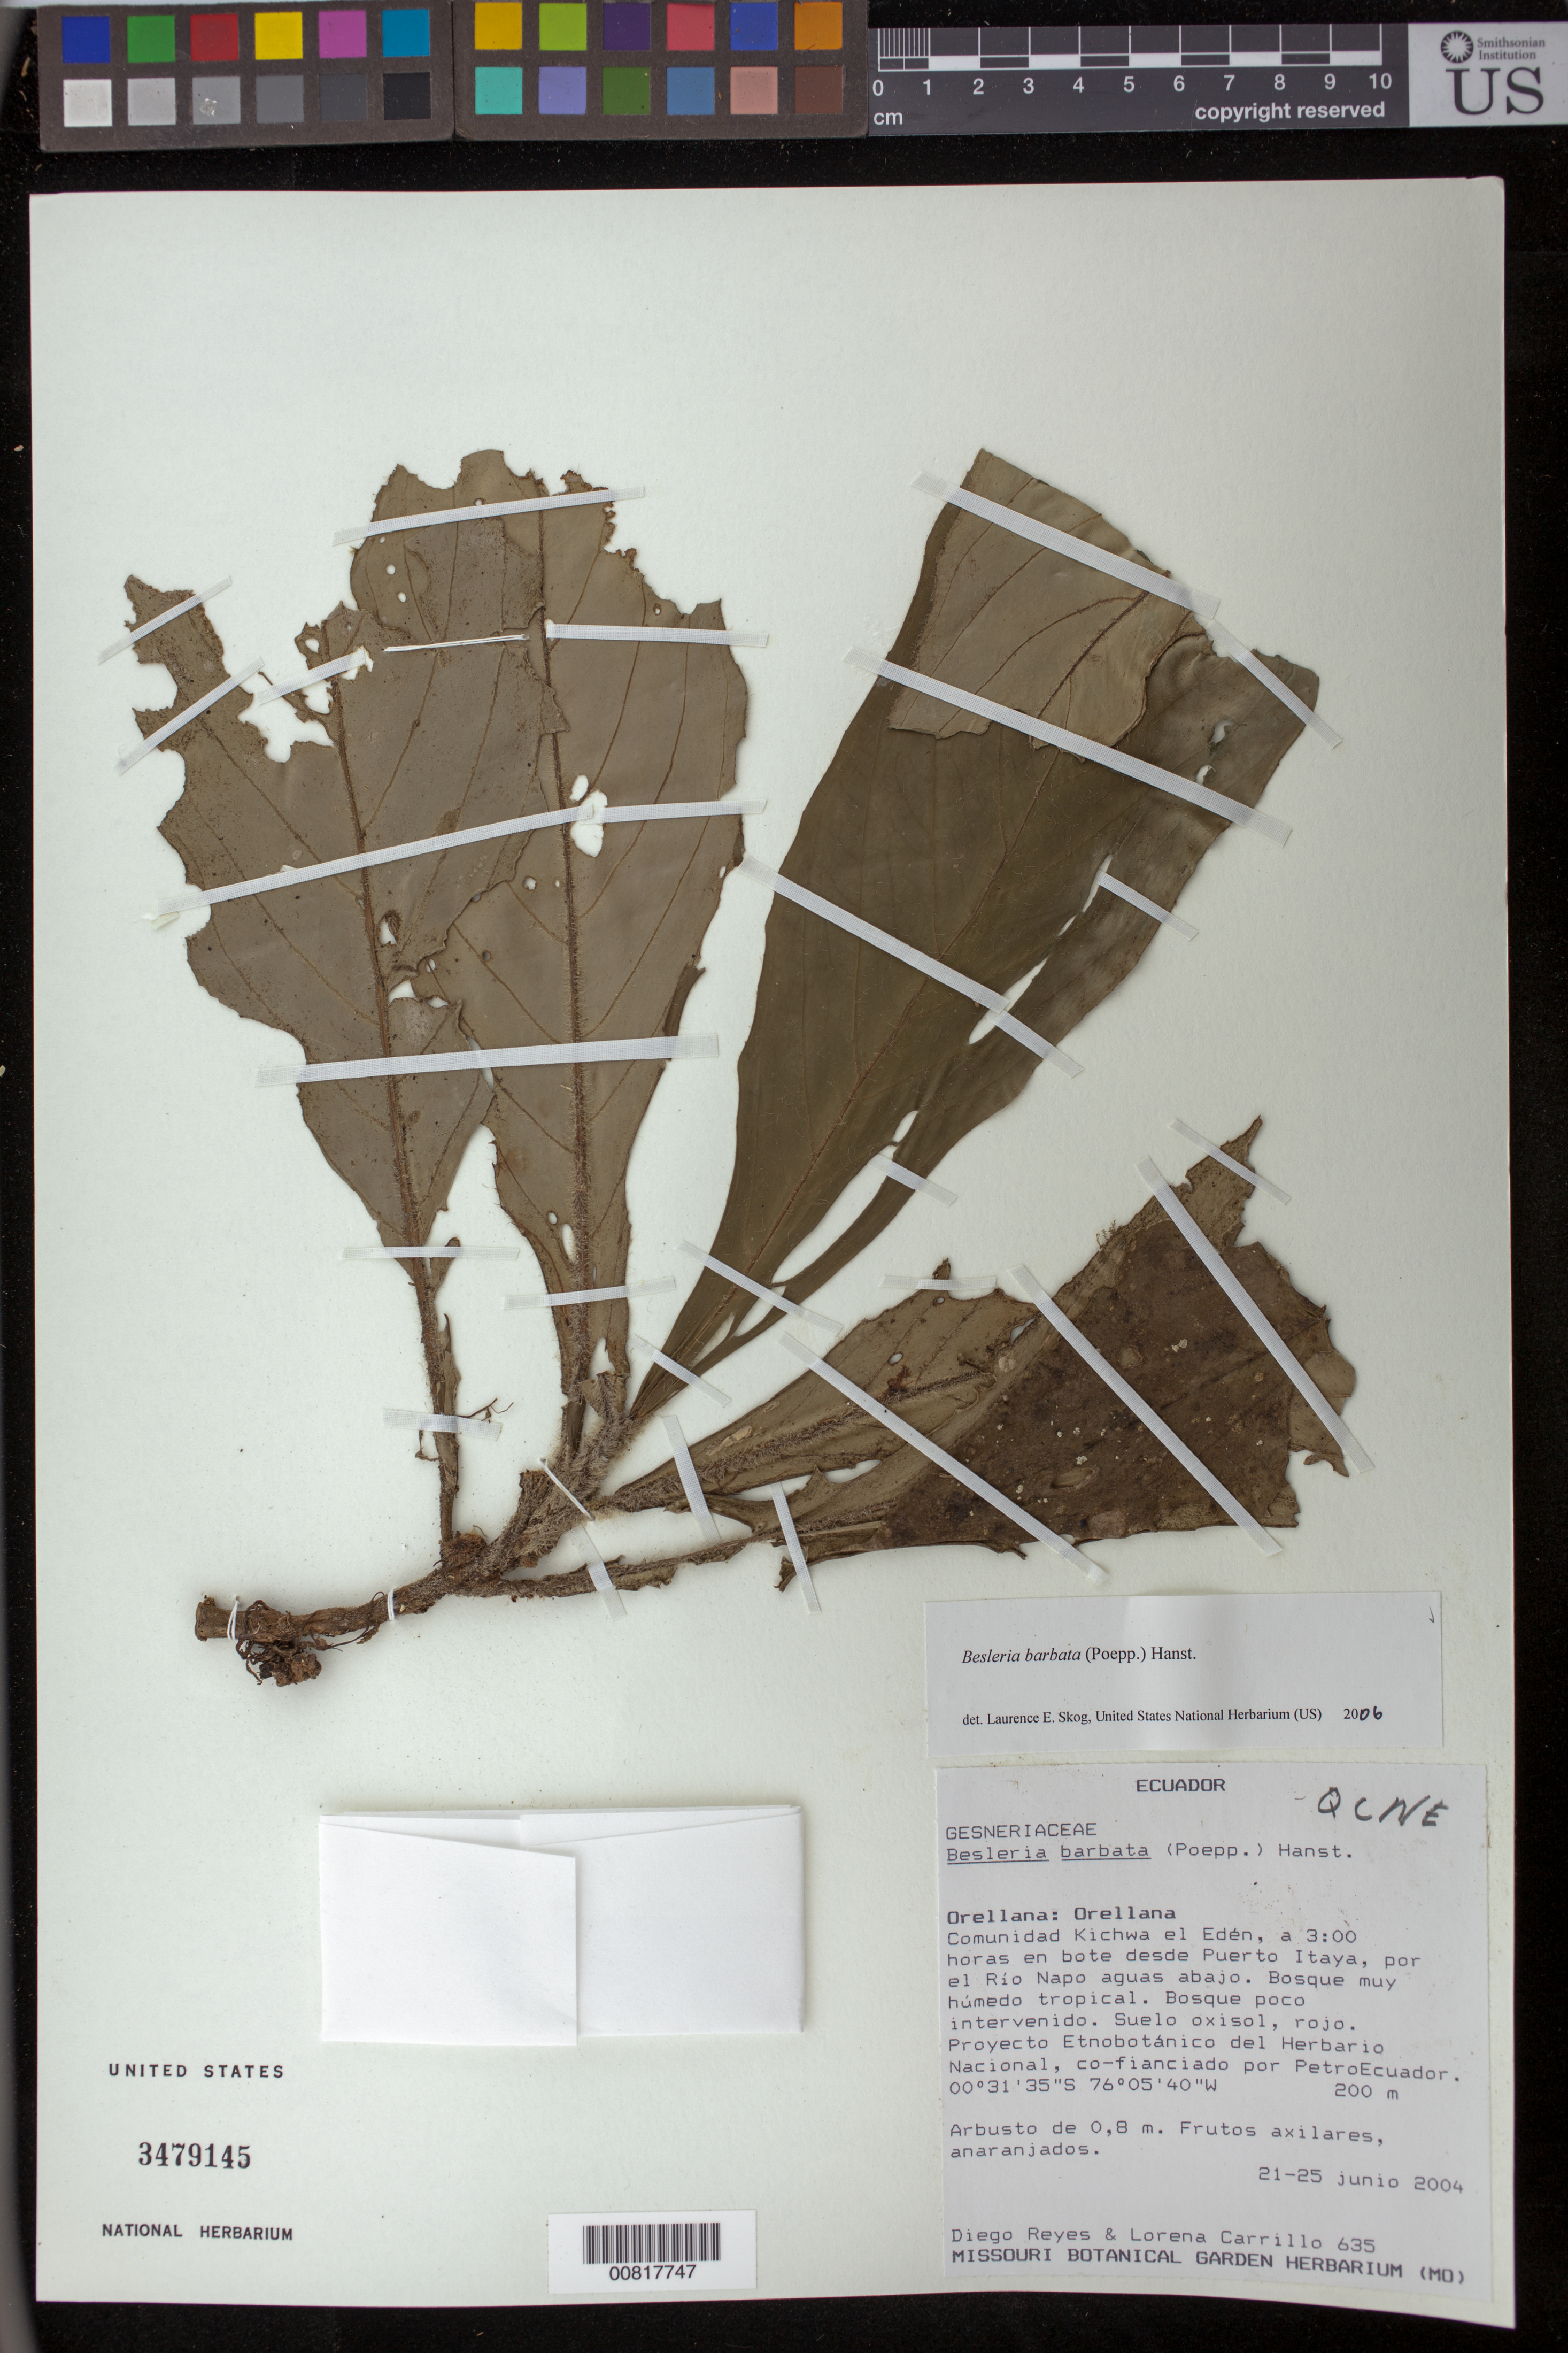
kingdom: Plantae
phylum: Tracheophyta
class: Magnoliopsida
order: Lamiales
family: Gesneriaceae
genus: Besleria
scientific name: Besleria barbata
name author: (Poepp.) Hanst.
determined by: Skog, Laurence E.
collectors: D. Reyes & L. Carrillo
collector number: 635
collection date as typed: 21-25 Jun 2004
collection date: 2004-06-21/2004-06-25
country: Ecuador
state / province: Orellana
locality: Orellana: Orellana. Comunidad Kichwa El Eden, a 3:00 horas en bote desde Puerto Itaya, por el Rio Napo aguas abajo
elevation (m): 200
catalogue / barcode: US 3479145